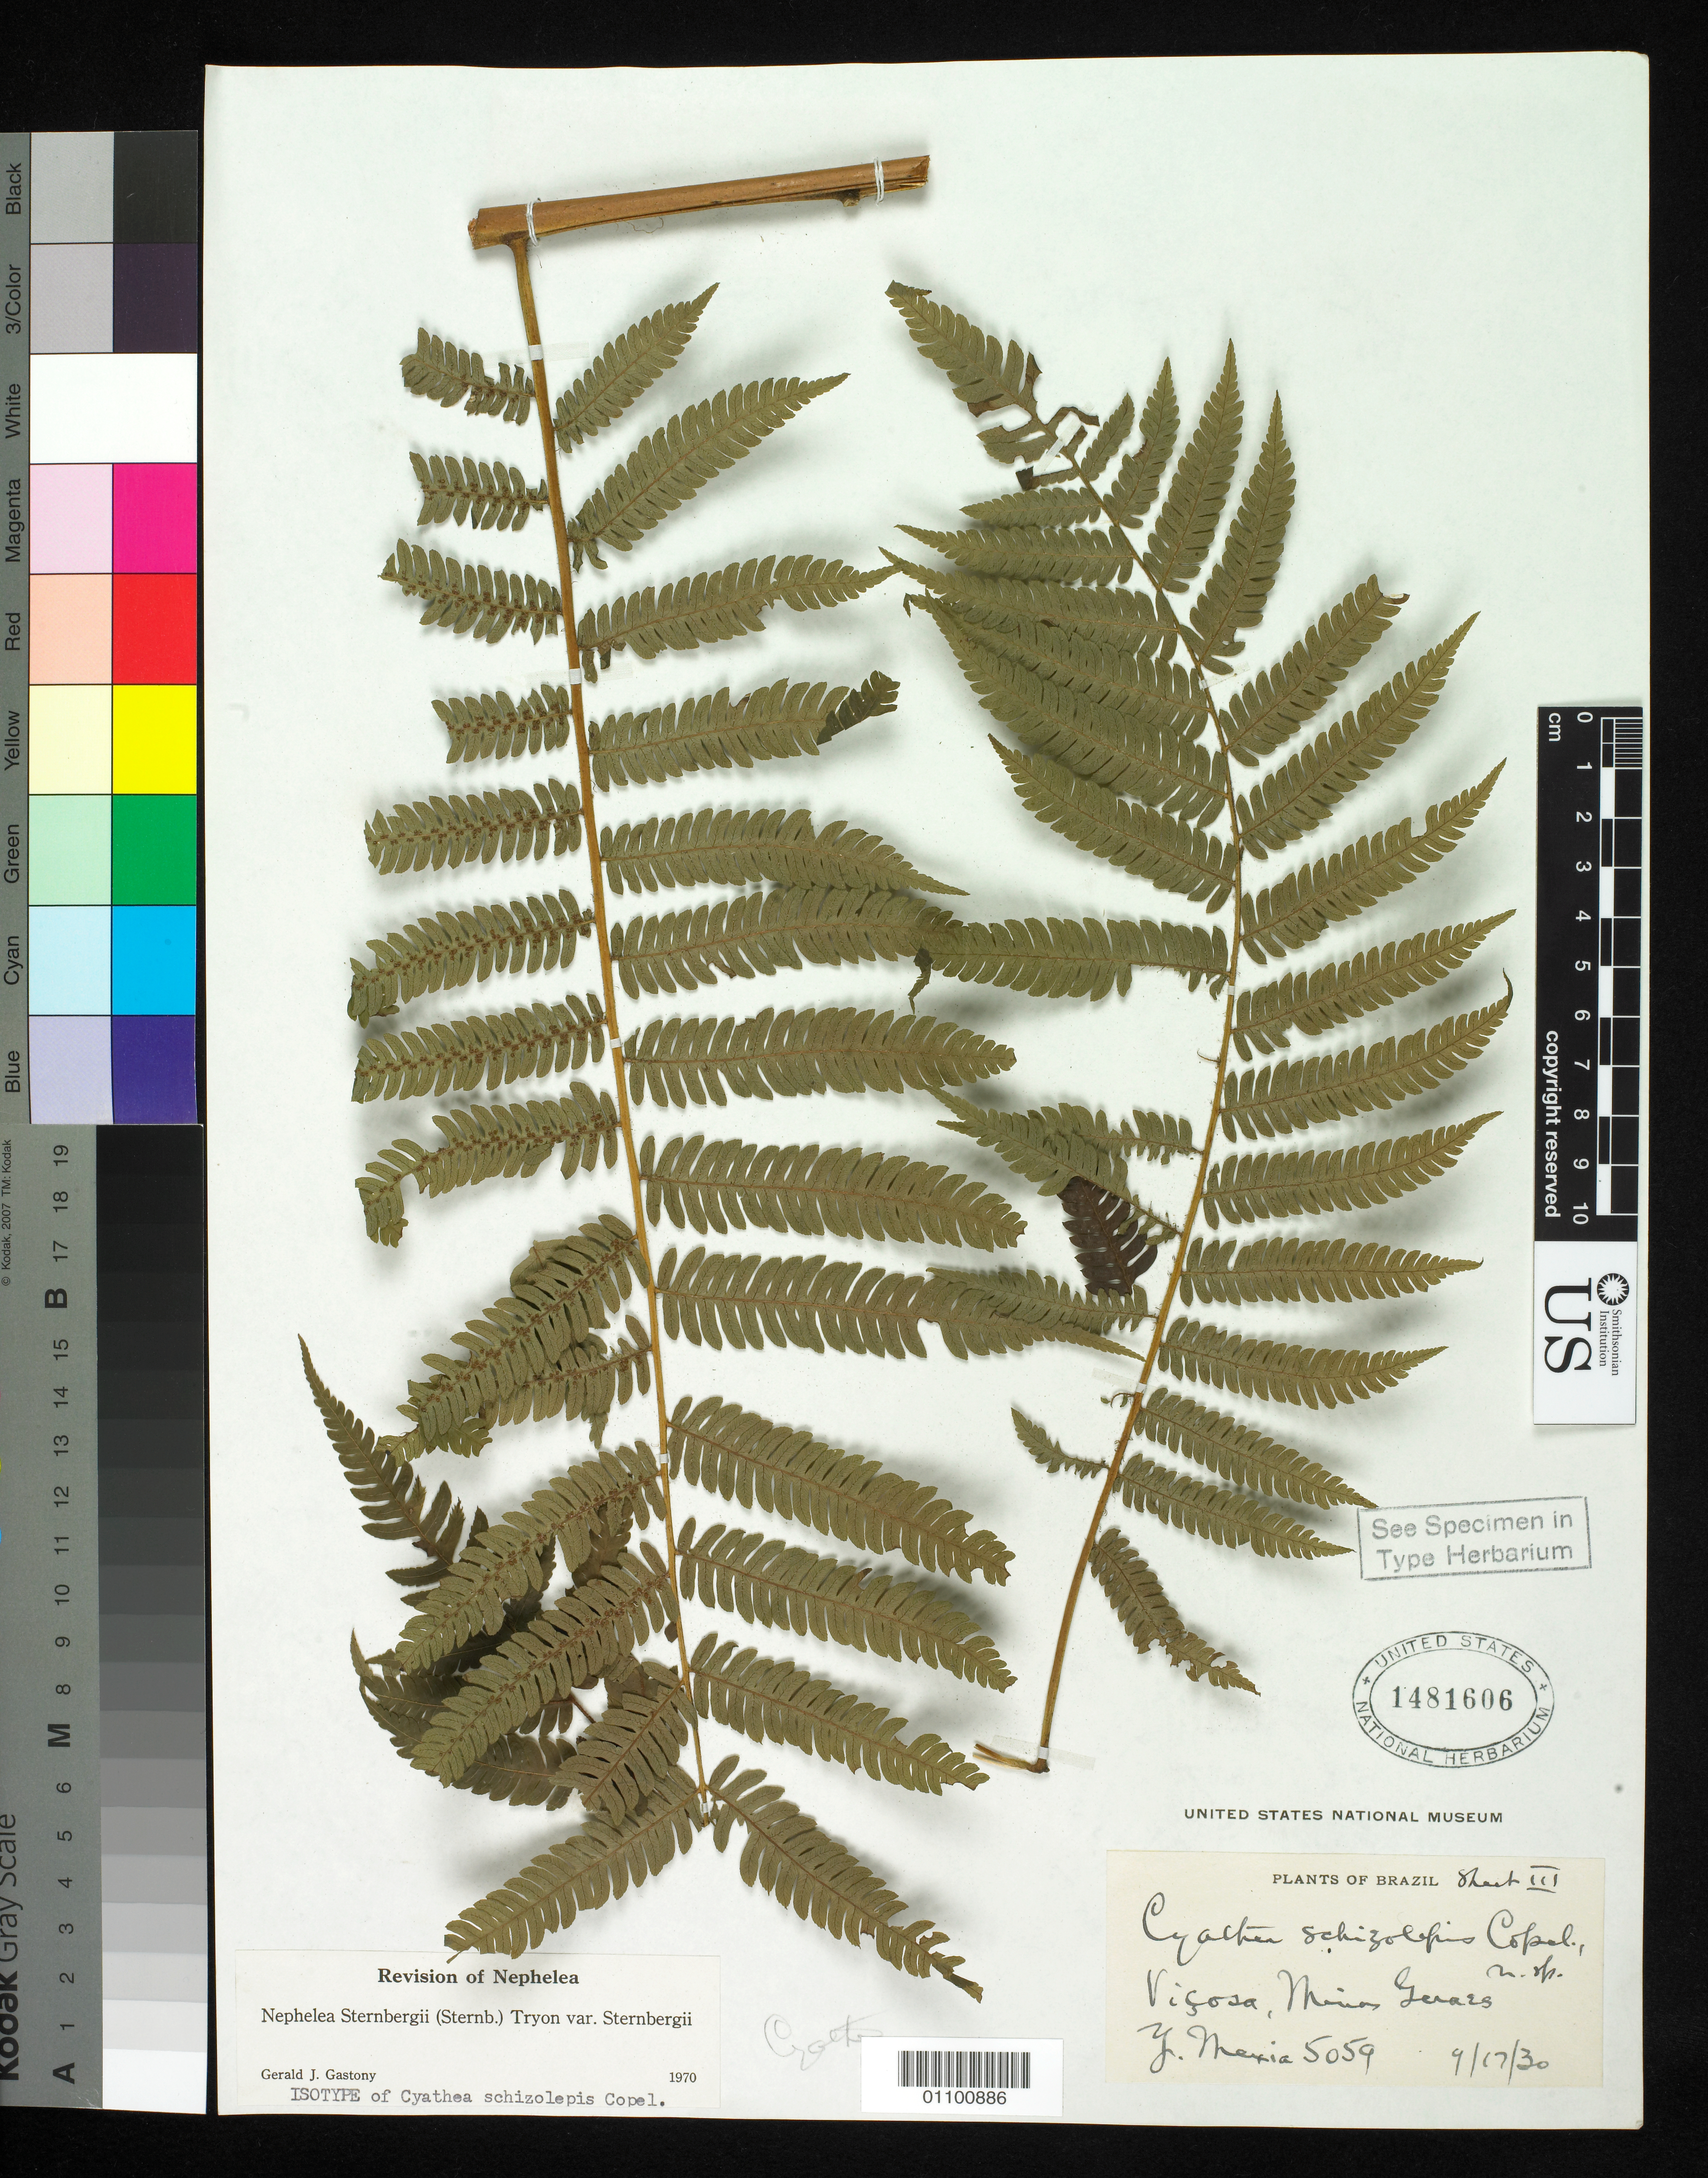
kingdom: Plantae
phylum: Tracheophyta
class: Polypodiopsida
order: Cyatheales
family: Cyatheaceae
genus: Cyathea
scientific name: Cyathea schizolepis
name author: Copel.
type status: Isotype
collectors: Y. Mexia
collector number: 5059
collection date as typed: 17 Sep 1930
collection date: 1930-09-17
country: Brazil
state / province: Minas Gerais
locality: Vicosa, Fazenda de Aguada, Head of small valley.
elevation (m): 725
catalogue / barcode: US 1481606